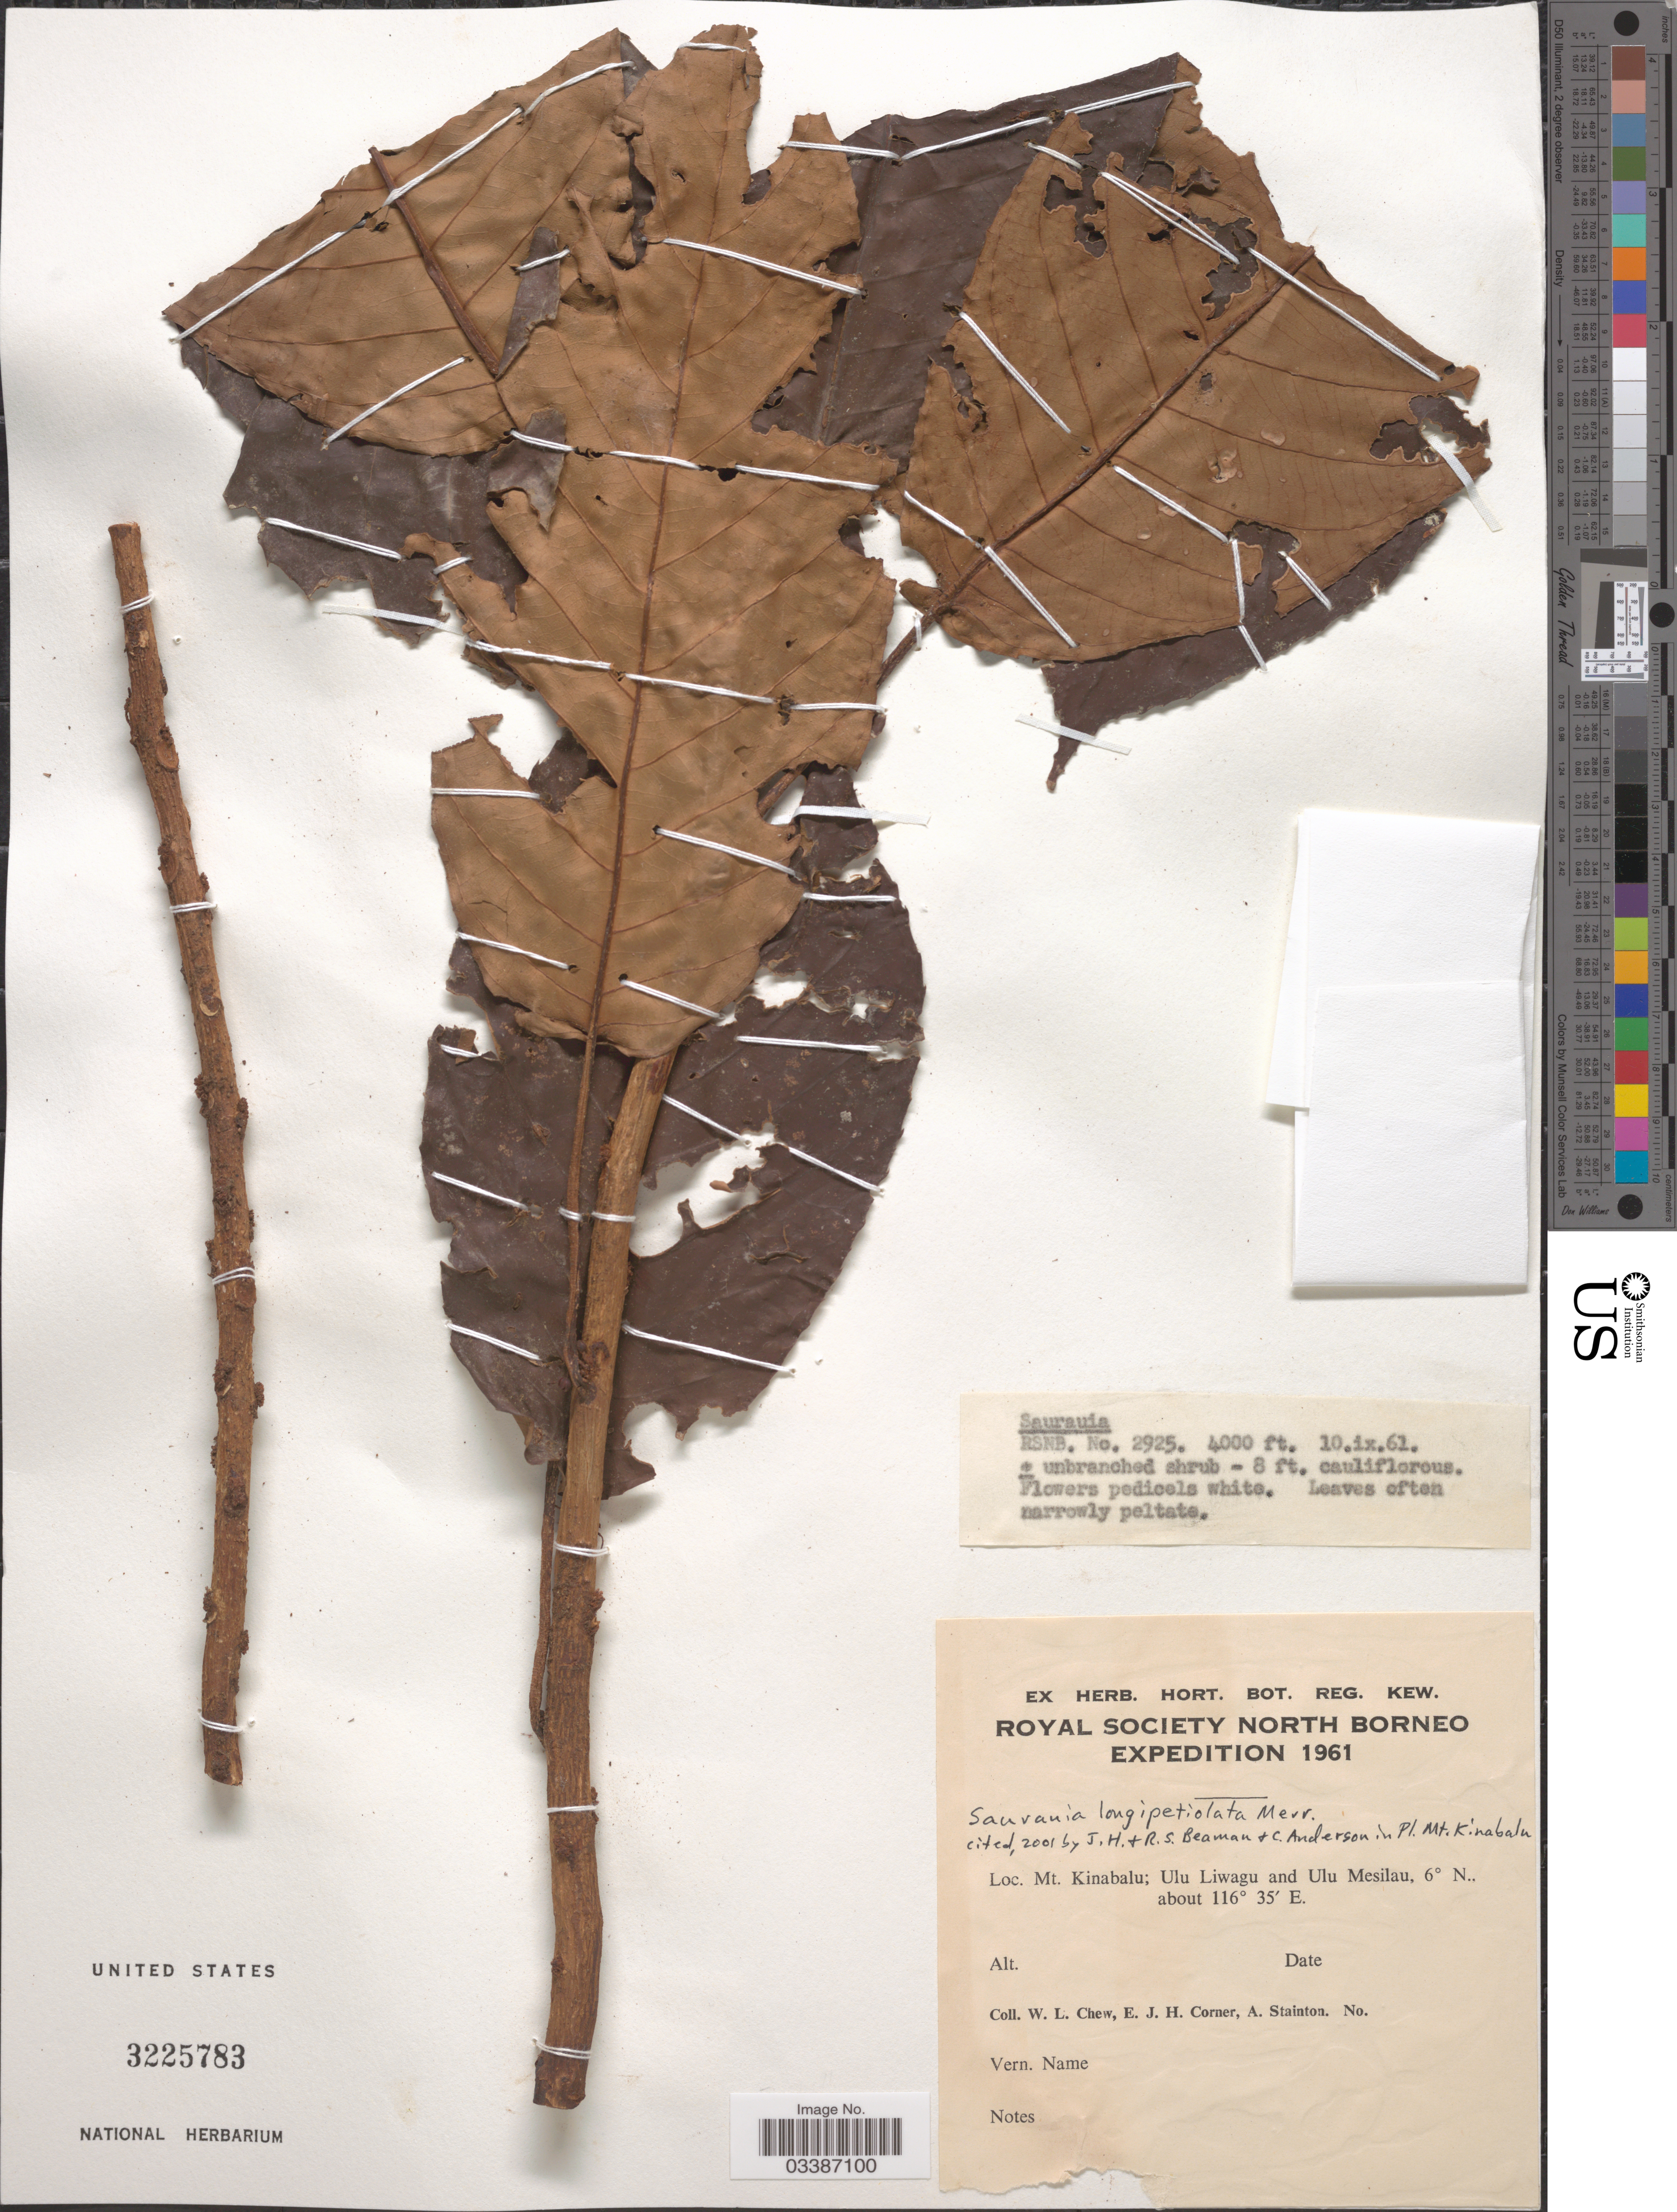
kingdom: Plantae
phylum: Tracheophyta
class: Magnoliopsida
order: Ericales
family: Actinidiaceae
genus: Saurauia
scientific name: Saurauia longipetiolata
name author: Merr.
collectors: W. Chew, E. Corner & A. Stainton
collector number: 2925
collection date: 1961-09-10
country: Malaysia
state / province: Sabah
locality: Mt. Kinabalu; Ulu Liwagu and Ulu Mesilau.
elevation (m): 1219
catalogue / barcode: US 3225783